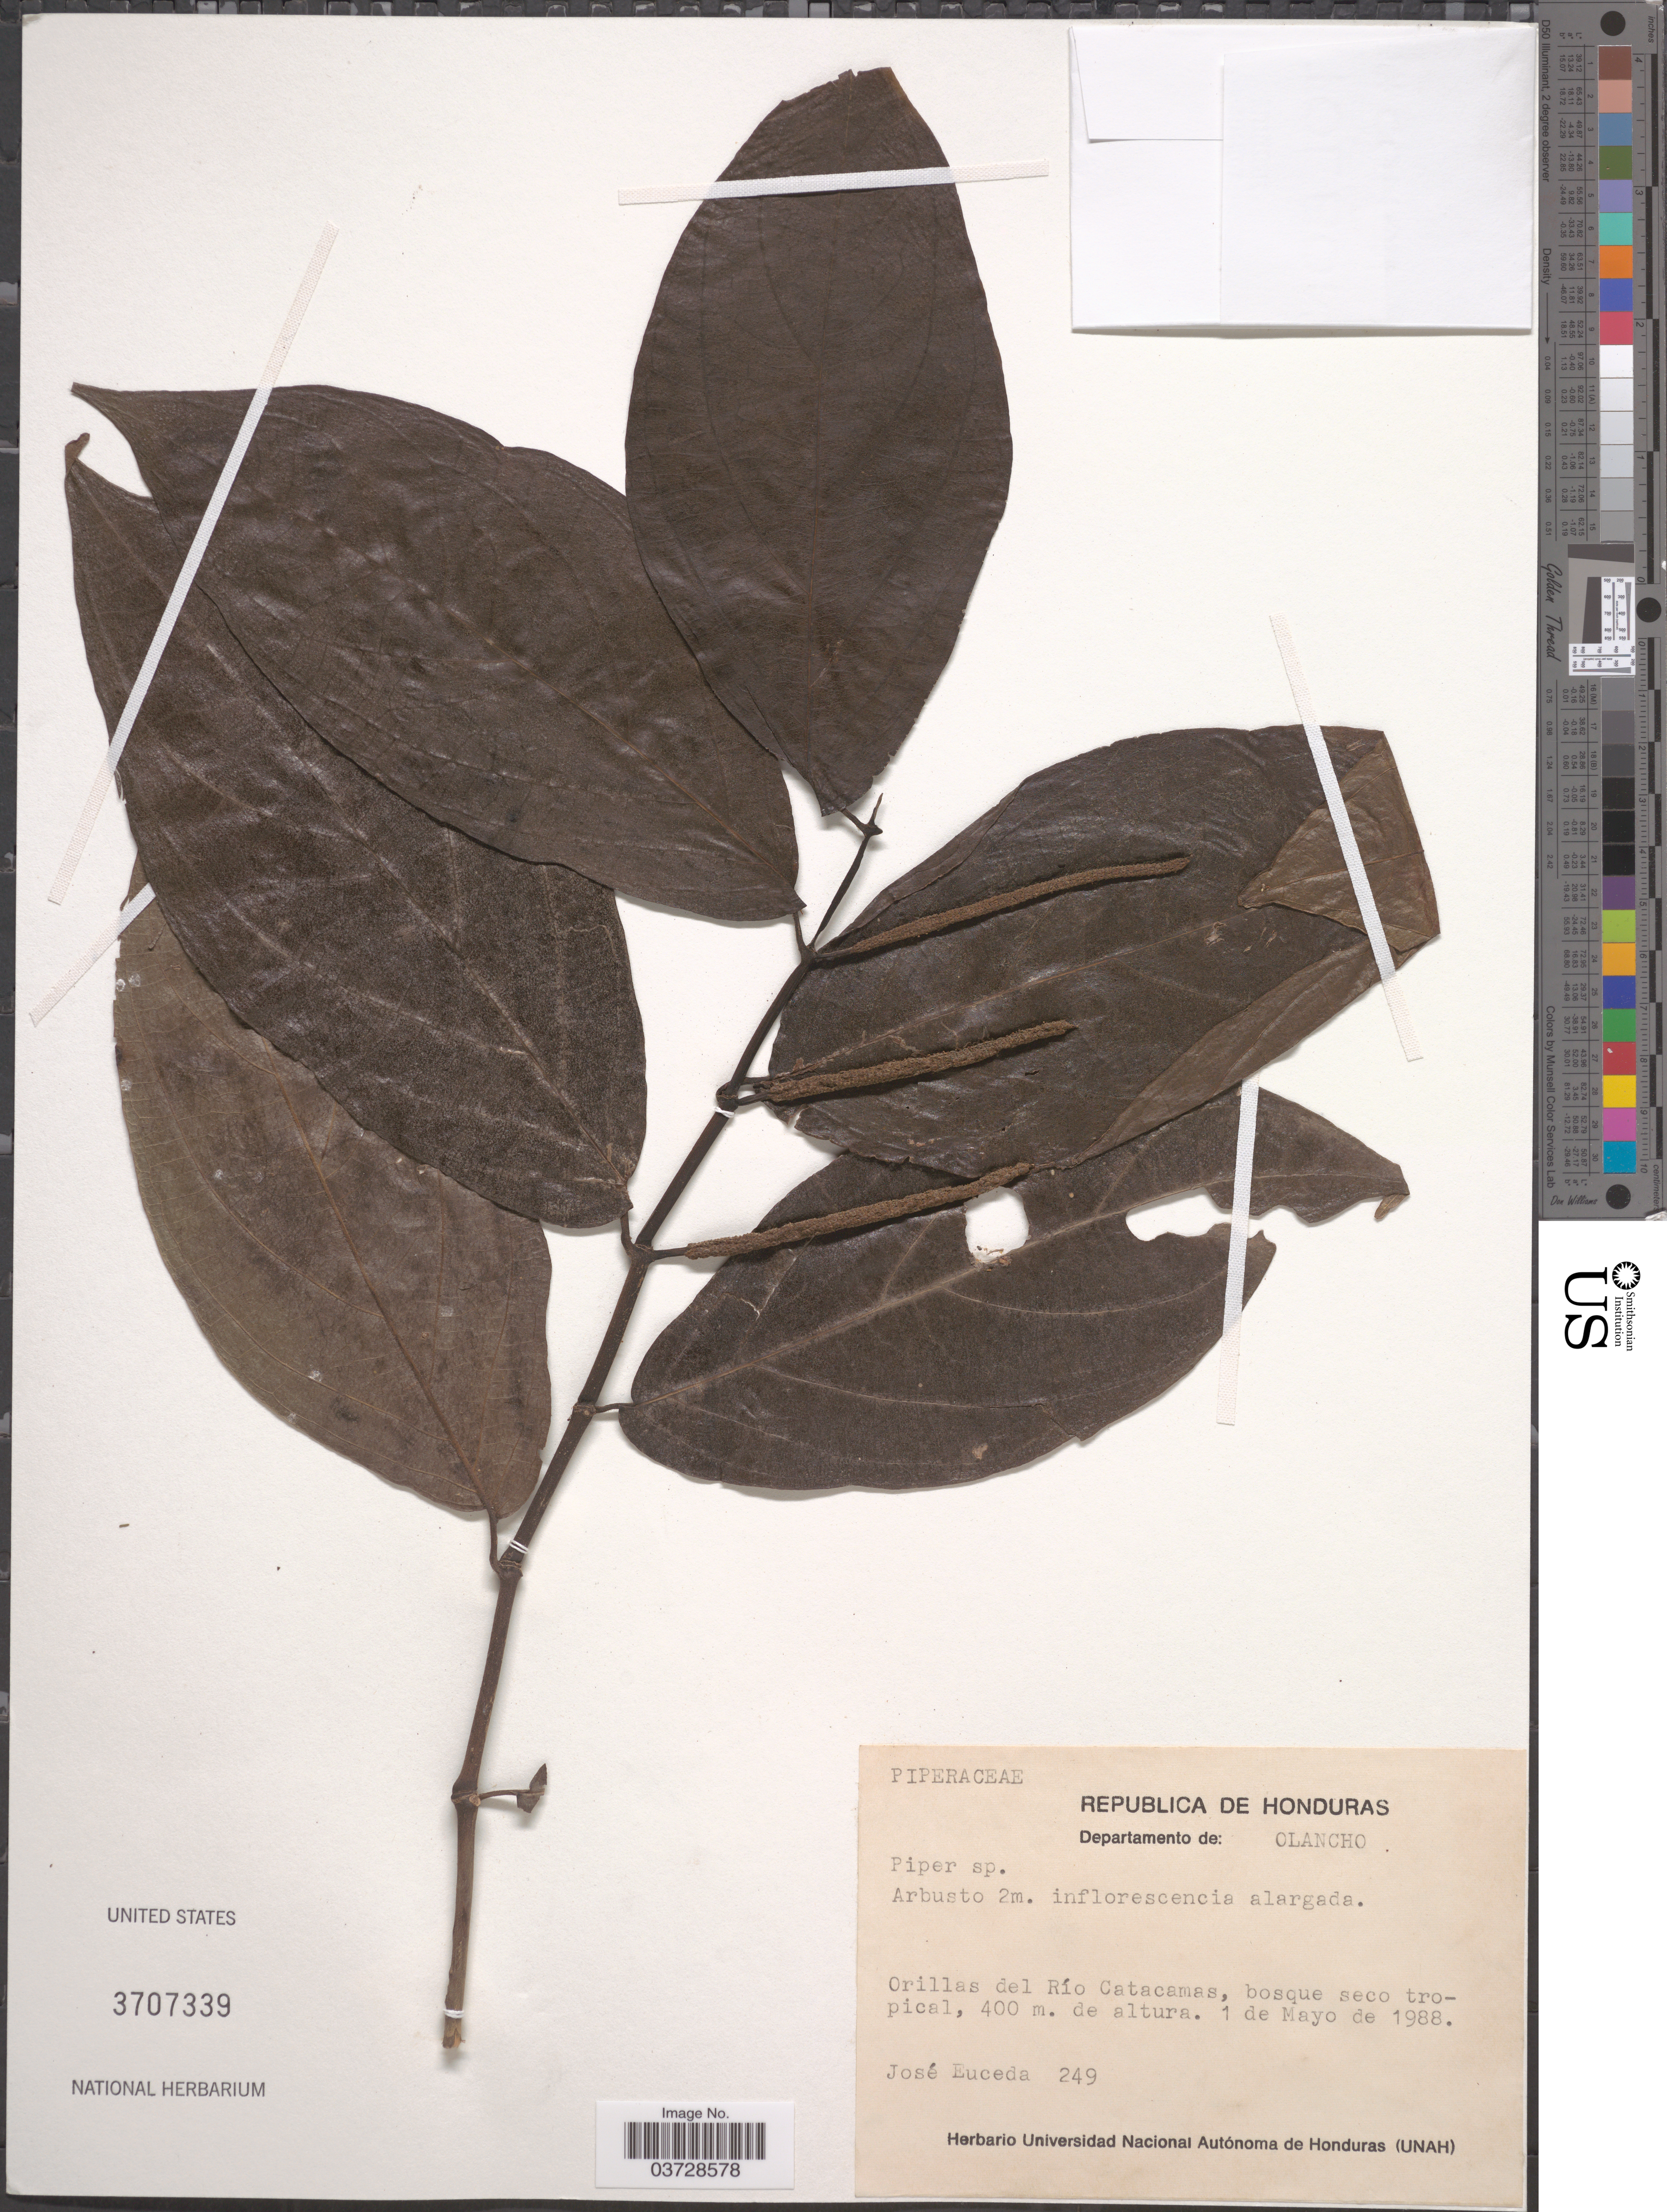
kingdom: Plantae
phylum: Tracheophyta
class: Magnoliopsida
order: Piperales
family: Piperaceae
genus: Piper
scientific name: Piper sp.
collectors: J. Euceda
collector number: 249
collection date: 1988-05-01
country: Honduras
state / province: Olancho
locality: Departamento de: Olancho. Orillas del Río Catacamas.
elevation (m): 400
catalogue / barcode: US 3707339